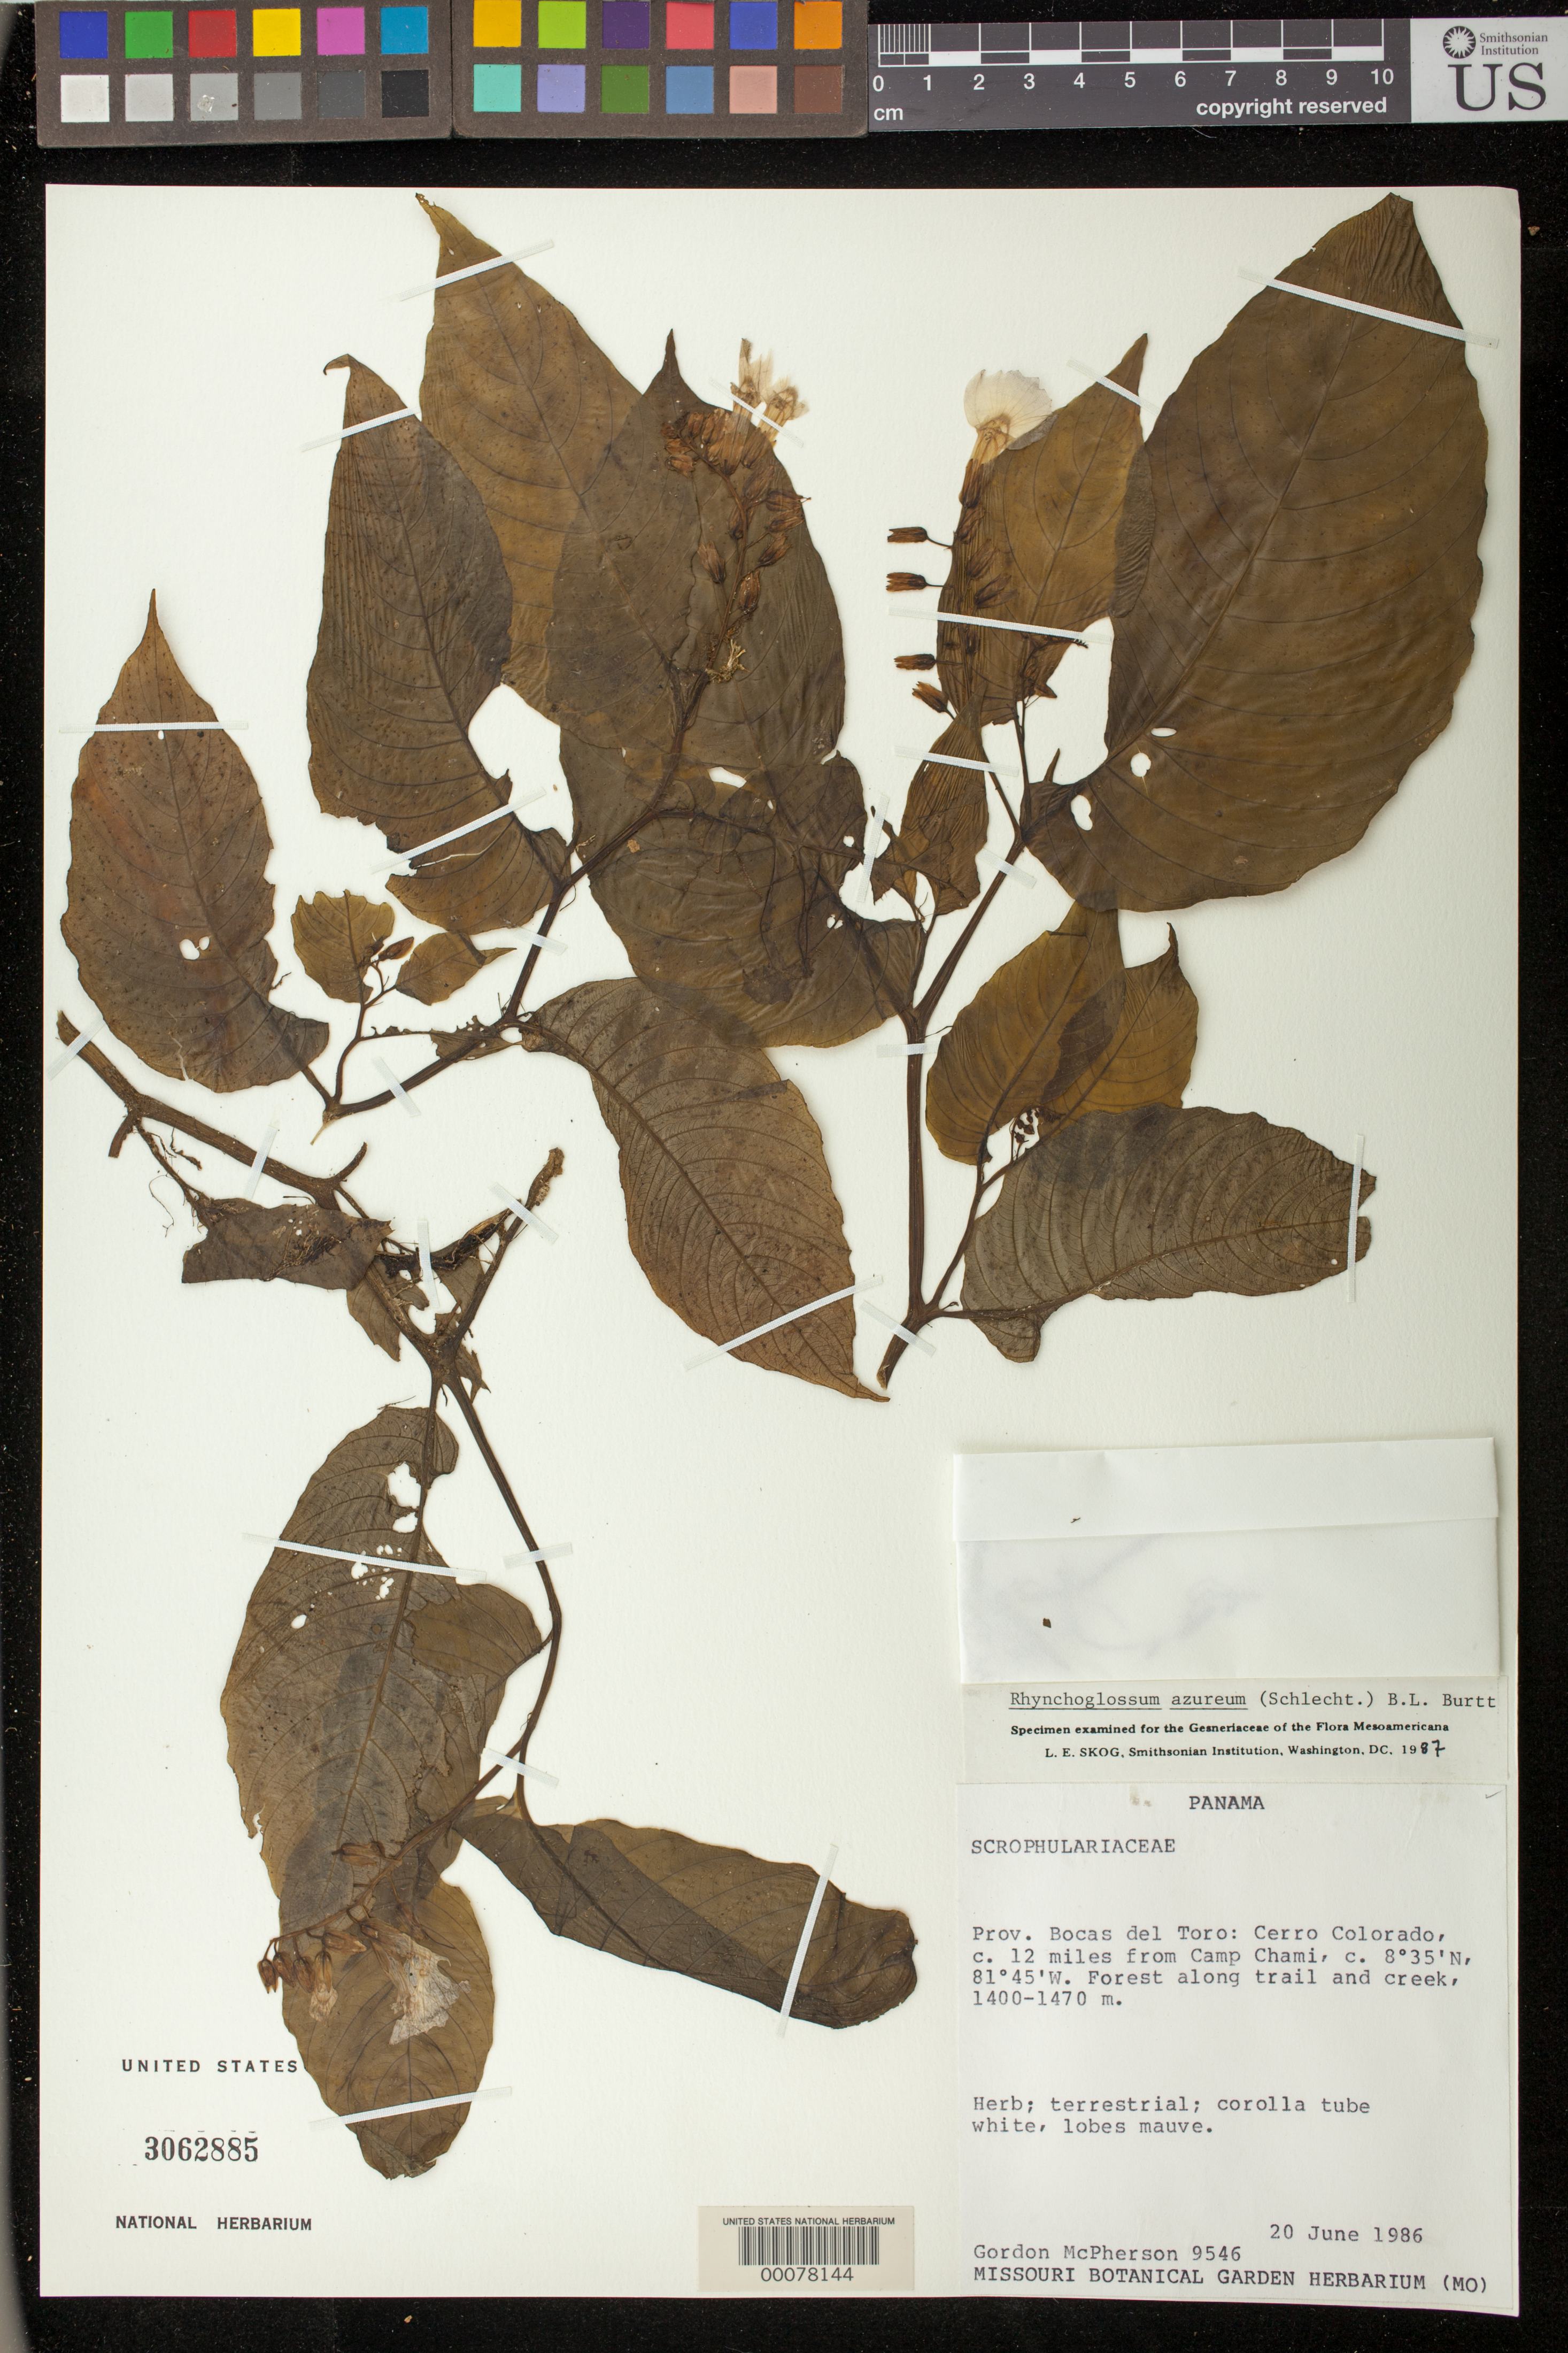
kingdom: Plantae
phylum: Tracheophyta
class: Magnoliopsida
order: Lamiales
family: Gesneriaceae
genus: Rhynchoglossum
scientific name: Rhynchoglossum azureum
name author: (Schltdl.) B.L. Burtt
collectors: G. D. McPherson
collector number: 9546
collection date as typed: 20 Jun 1986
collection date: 1986-06-20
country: Panama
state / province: Bocas del Toro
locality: Cerro Colorado, about 12 miles from camp Chami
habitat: Forest along trail and creek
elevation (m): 1400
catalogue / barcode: US 3062885